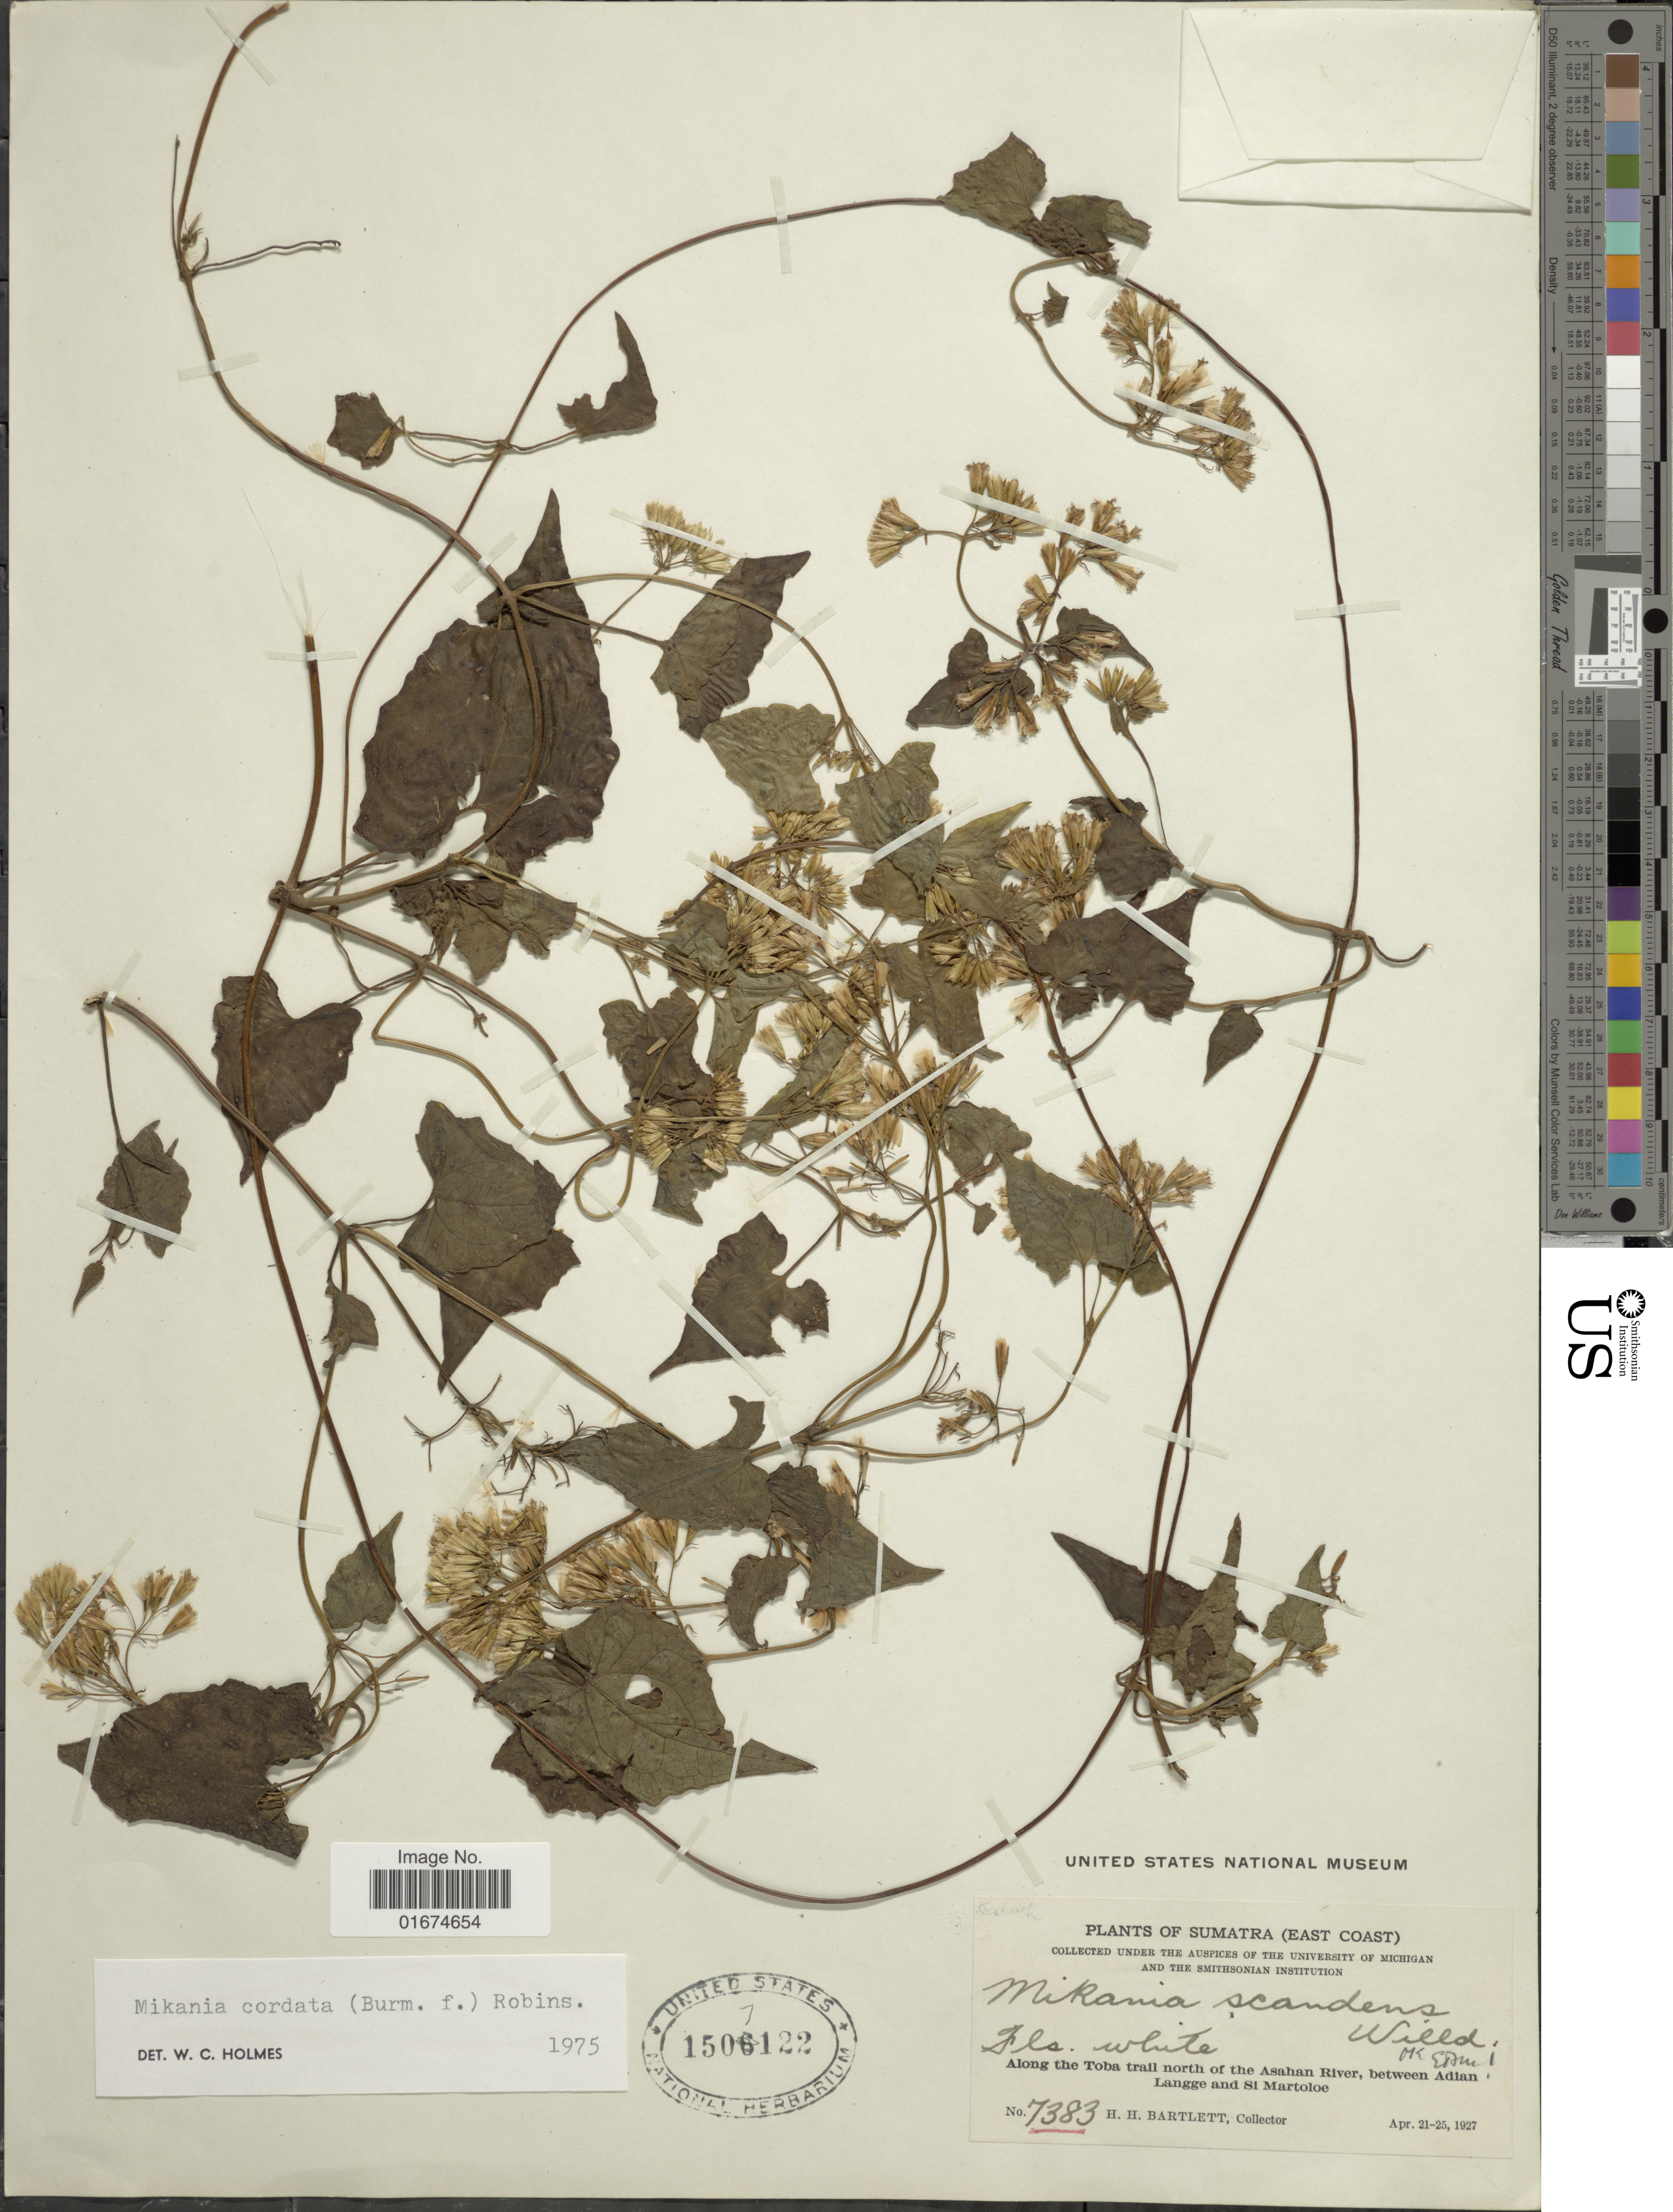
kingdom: Plantae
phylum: Tracheophyta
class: Magnoliopsida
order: Asterales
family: Asteraceae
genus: Mikania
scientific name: Mikania cordata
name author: (Burm. f.) B.L. Rob.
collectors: H. H. Bartlett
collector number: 7383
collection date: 1927-04-21/1927-04-25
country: Indonesia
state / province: Sumatra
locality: (East Coast), Along the Toba trail north of the Asahan River, between Adian Langge and Si Martoloe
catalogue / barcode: US 1507122